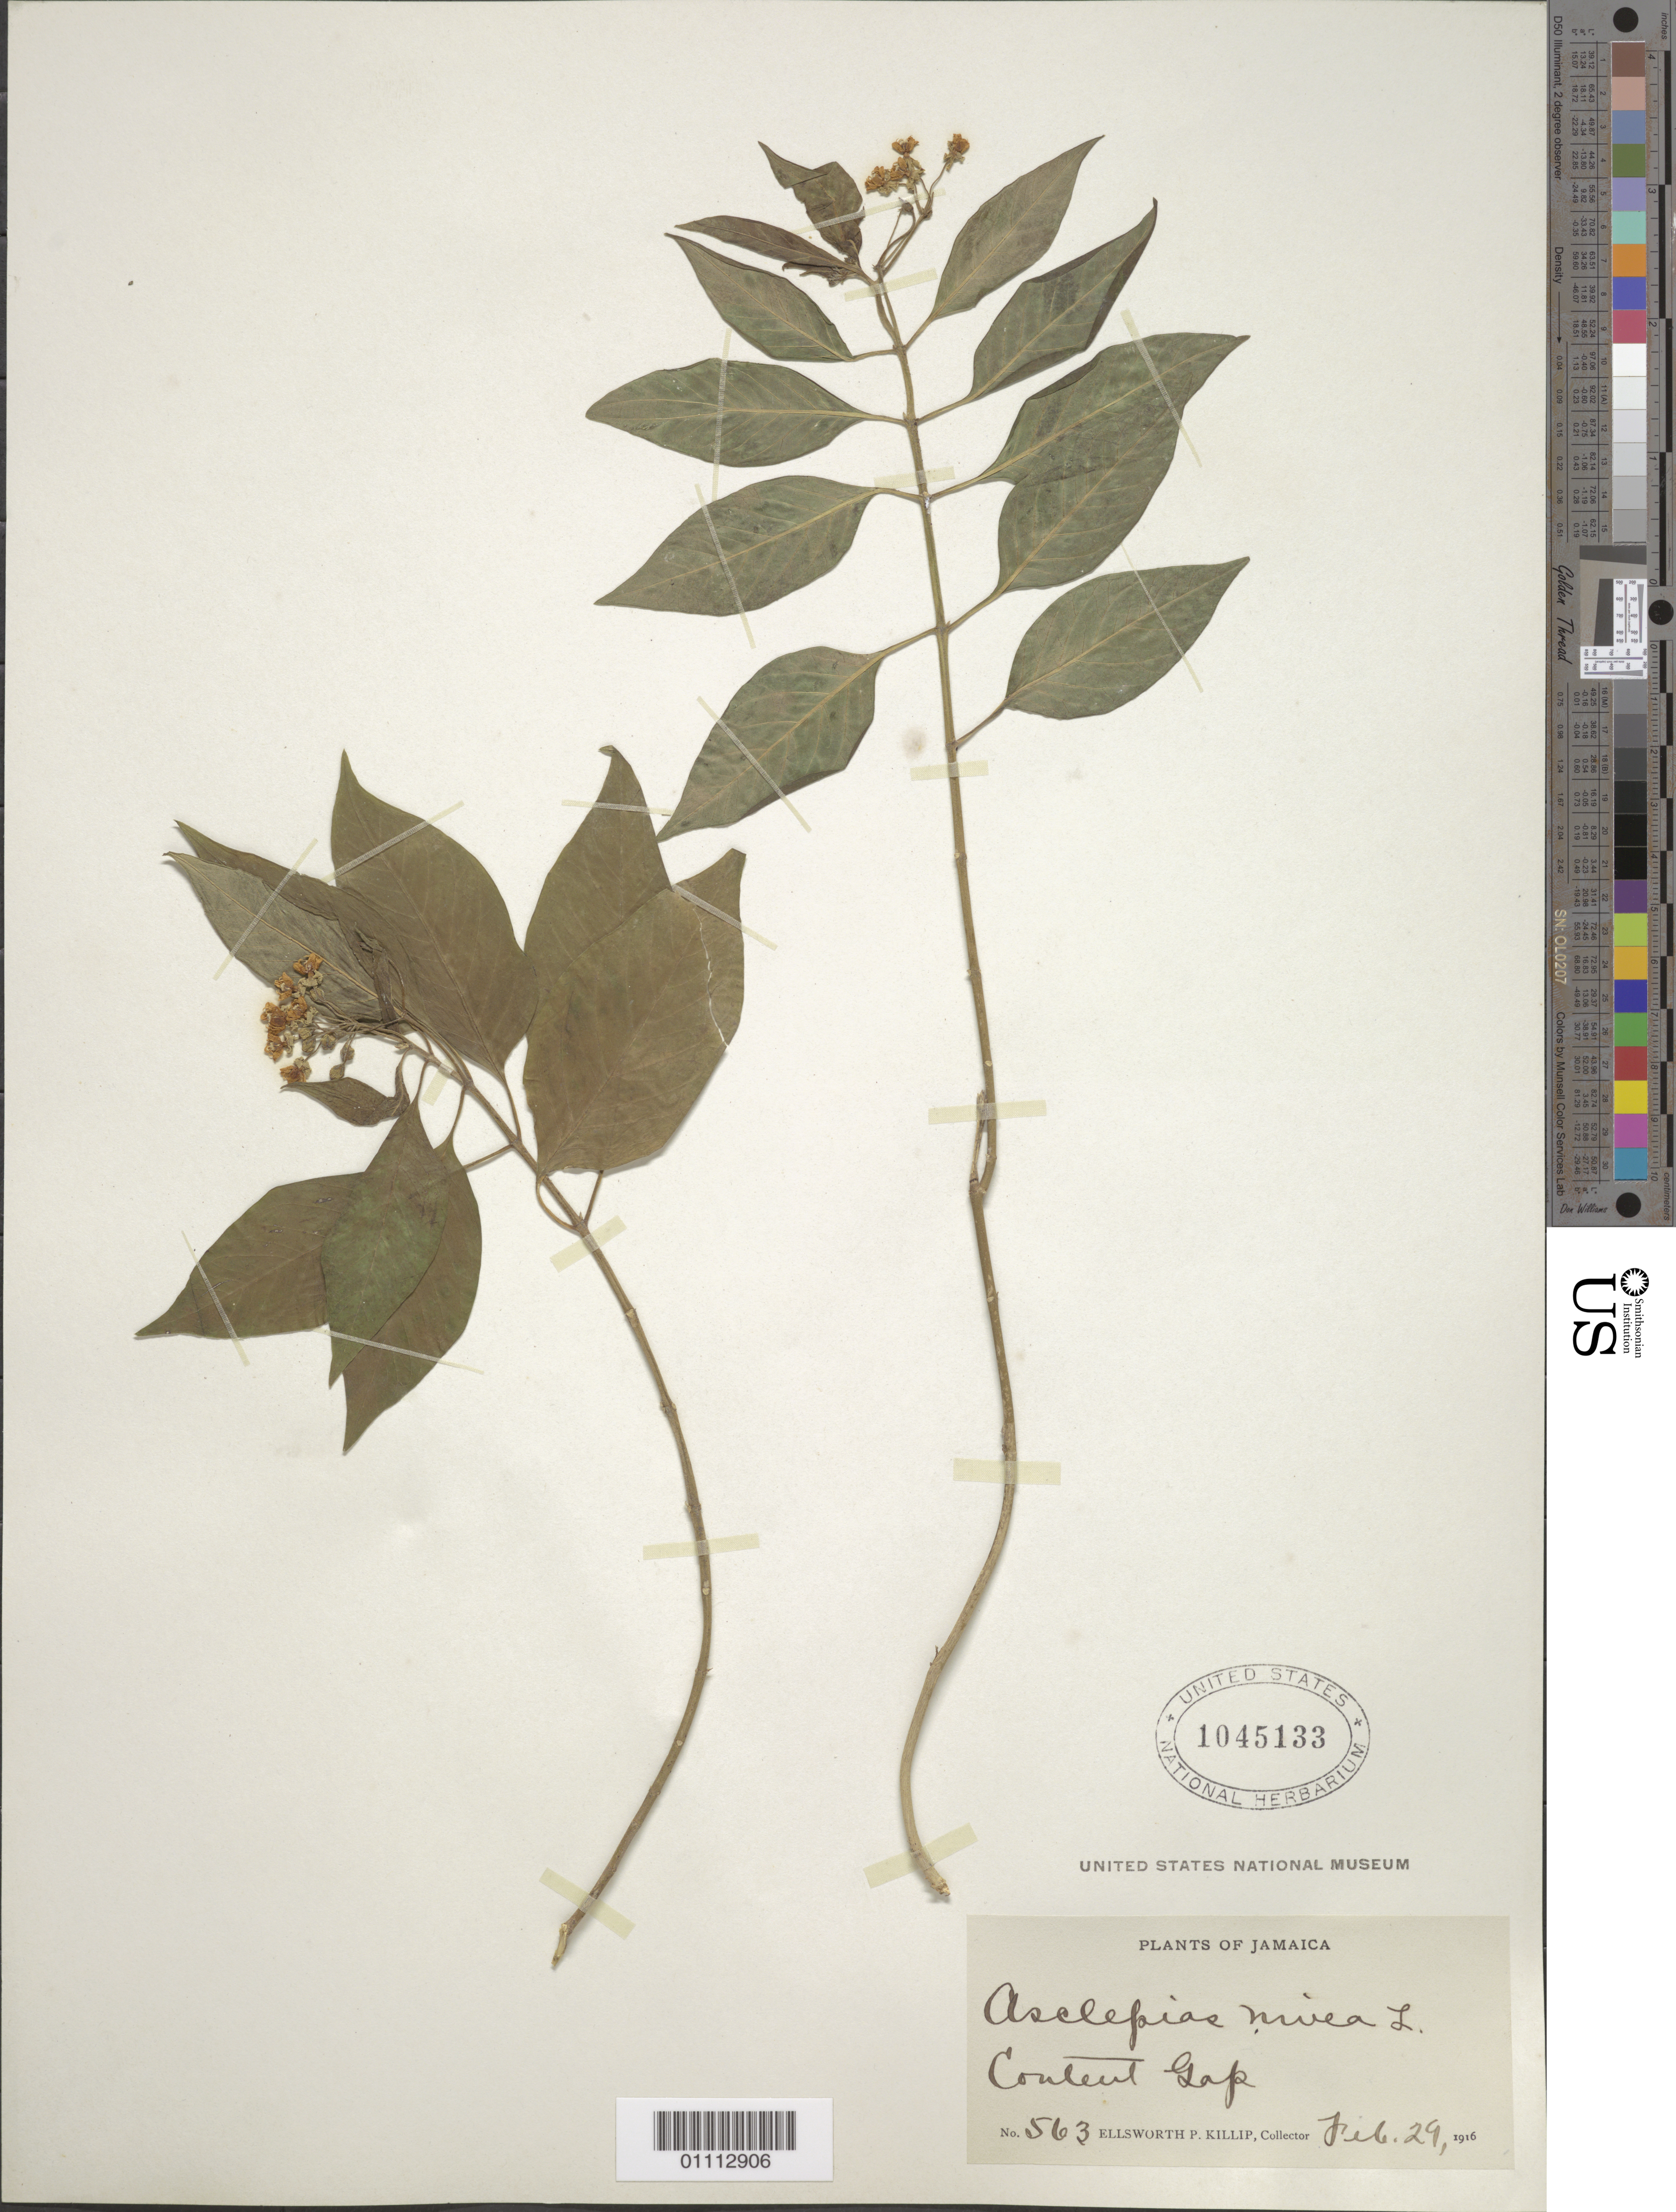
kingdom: Plantae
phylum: Tracheophyta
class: Magnoliopsida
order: Gentianales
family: Apocynaceae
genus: Asclepias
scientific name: Asclepias nivea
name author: L.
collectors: E. P. Killip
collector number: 563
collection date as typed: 29 Feb 1916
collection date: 1916-02-29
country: Jamaica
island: Jamaica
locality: Conleut Gap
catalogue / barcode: US 1045133